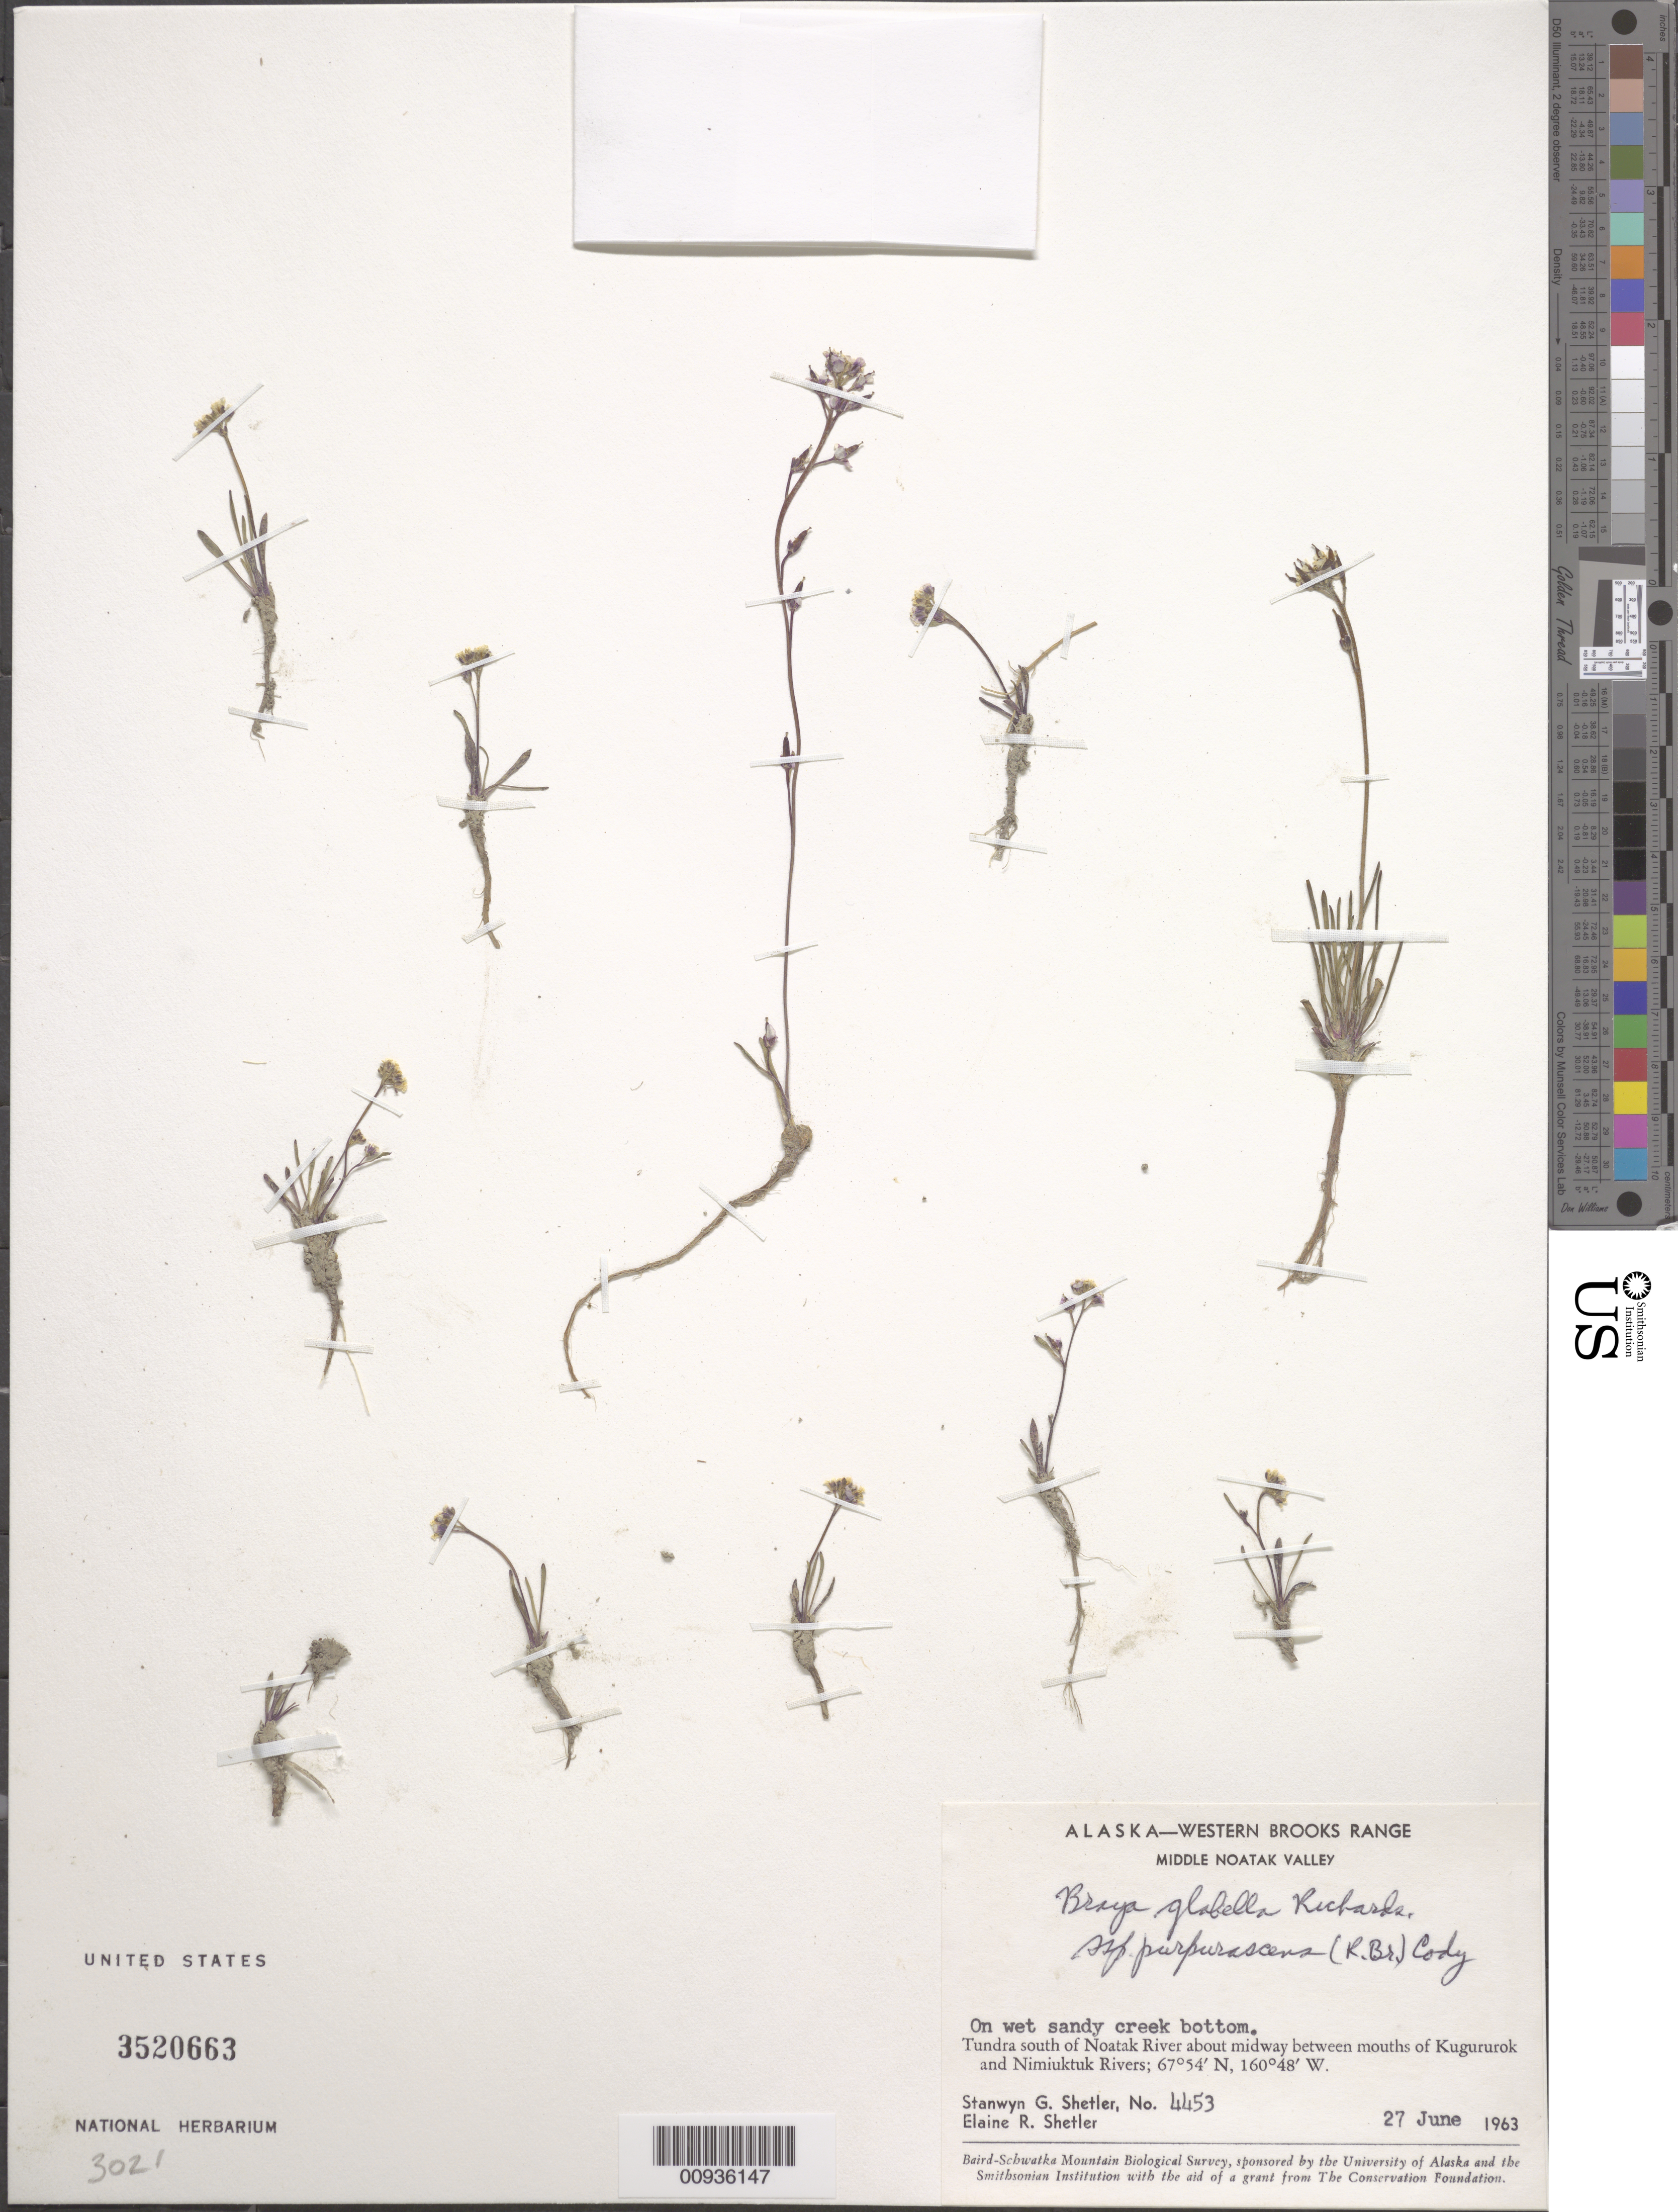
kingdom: Plantae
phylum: Tracheophyta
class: Magnoliopsida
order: Brassicales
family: Brassicaceae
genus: Braya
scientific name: Braya glabella subsp. purpurascens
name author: (R. Br.) Cody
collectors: S. Shetler & E. R. Shetler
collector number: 4453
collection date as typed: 27 Jun 1963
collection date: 1963-06-27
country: United States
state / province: Alaska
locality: S of Noatak River about midway between mouths of Kugururok and Nimiuktuk Rivers. Western Brooks Range, Middle Noatak Valley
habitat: Tundra. On wet sandy creek bottom.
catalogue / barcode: US 3520663